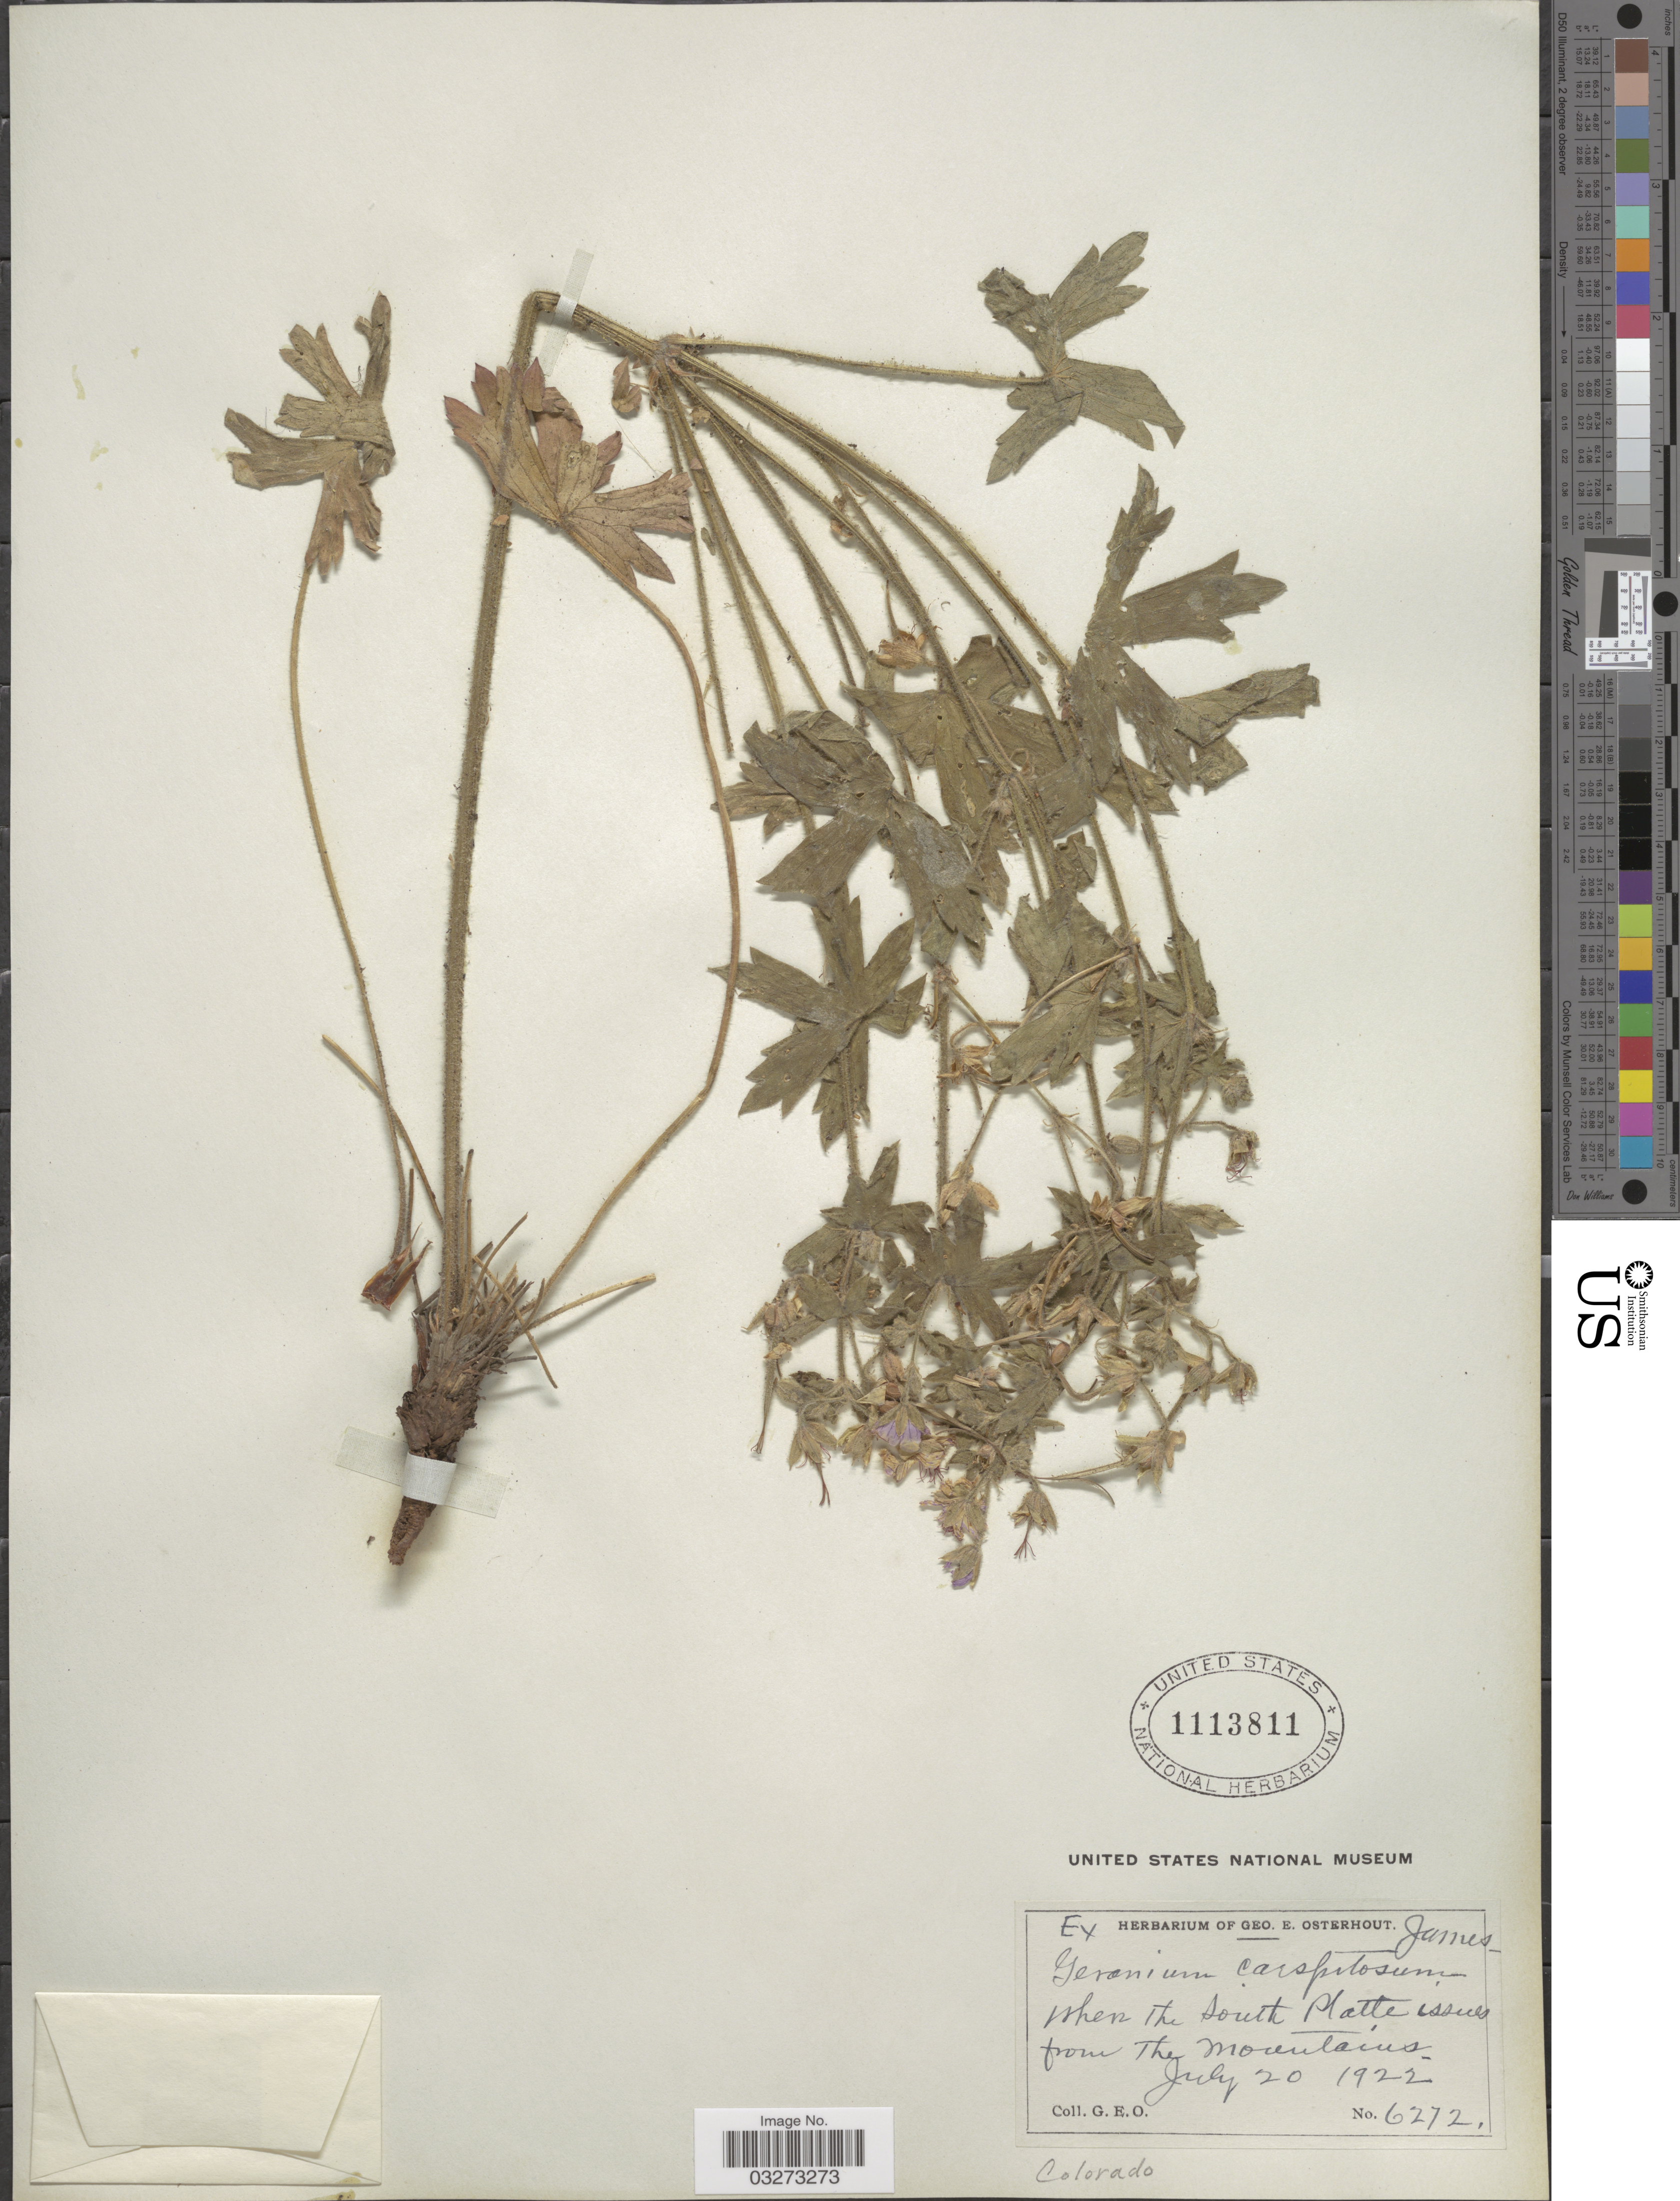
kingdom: Plantae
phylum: Tracheophyta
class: Magnoliopsida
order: Geraniales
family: Geraniaceae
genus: Geranium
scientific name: Geranium caespitosum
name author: E. James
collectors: G. Osterhout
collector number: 6272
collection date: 1922-07-20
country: United States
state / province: Colorado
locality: Where The South Platte issues from the Mountains.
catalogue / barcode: US 1113811